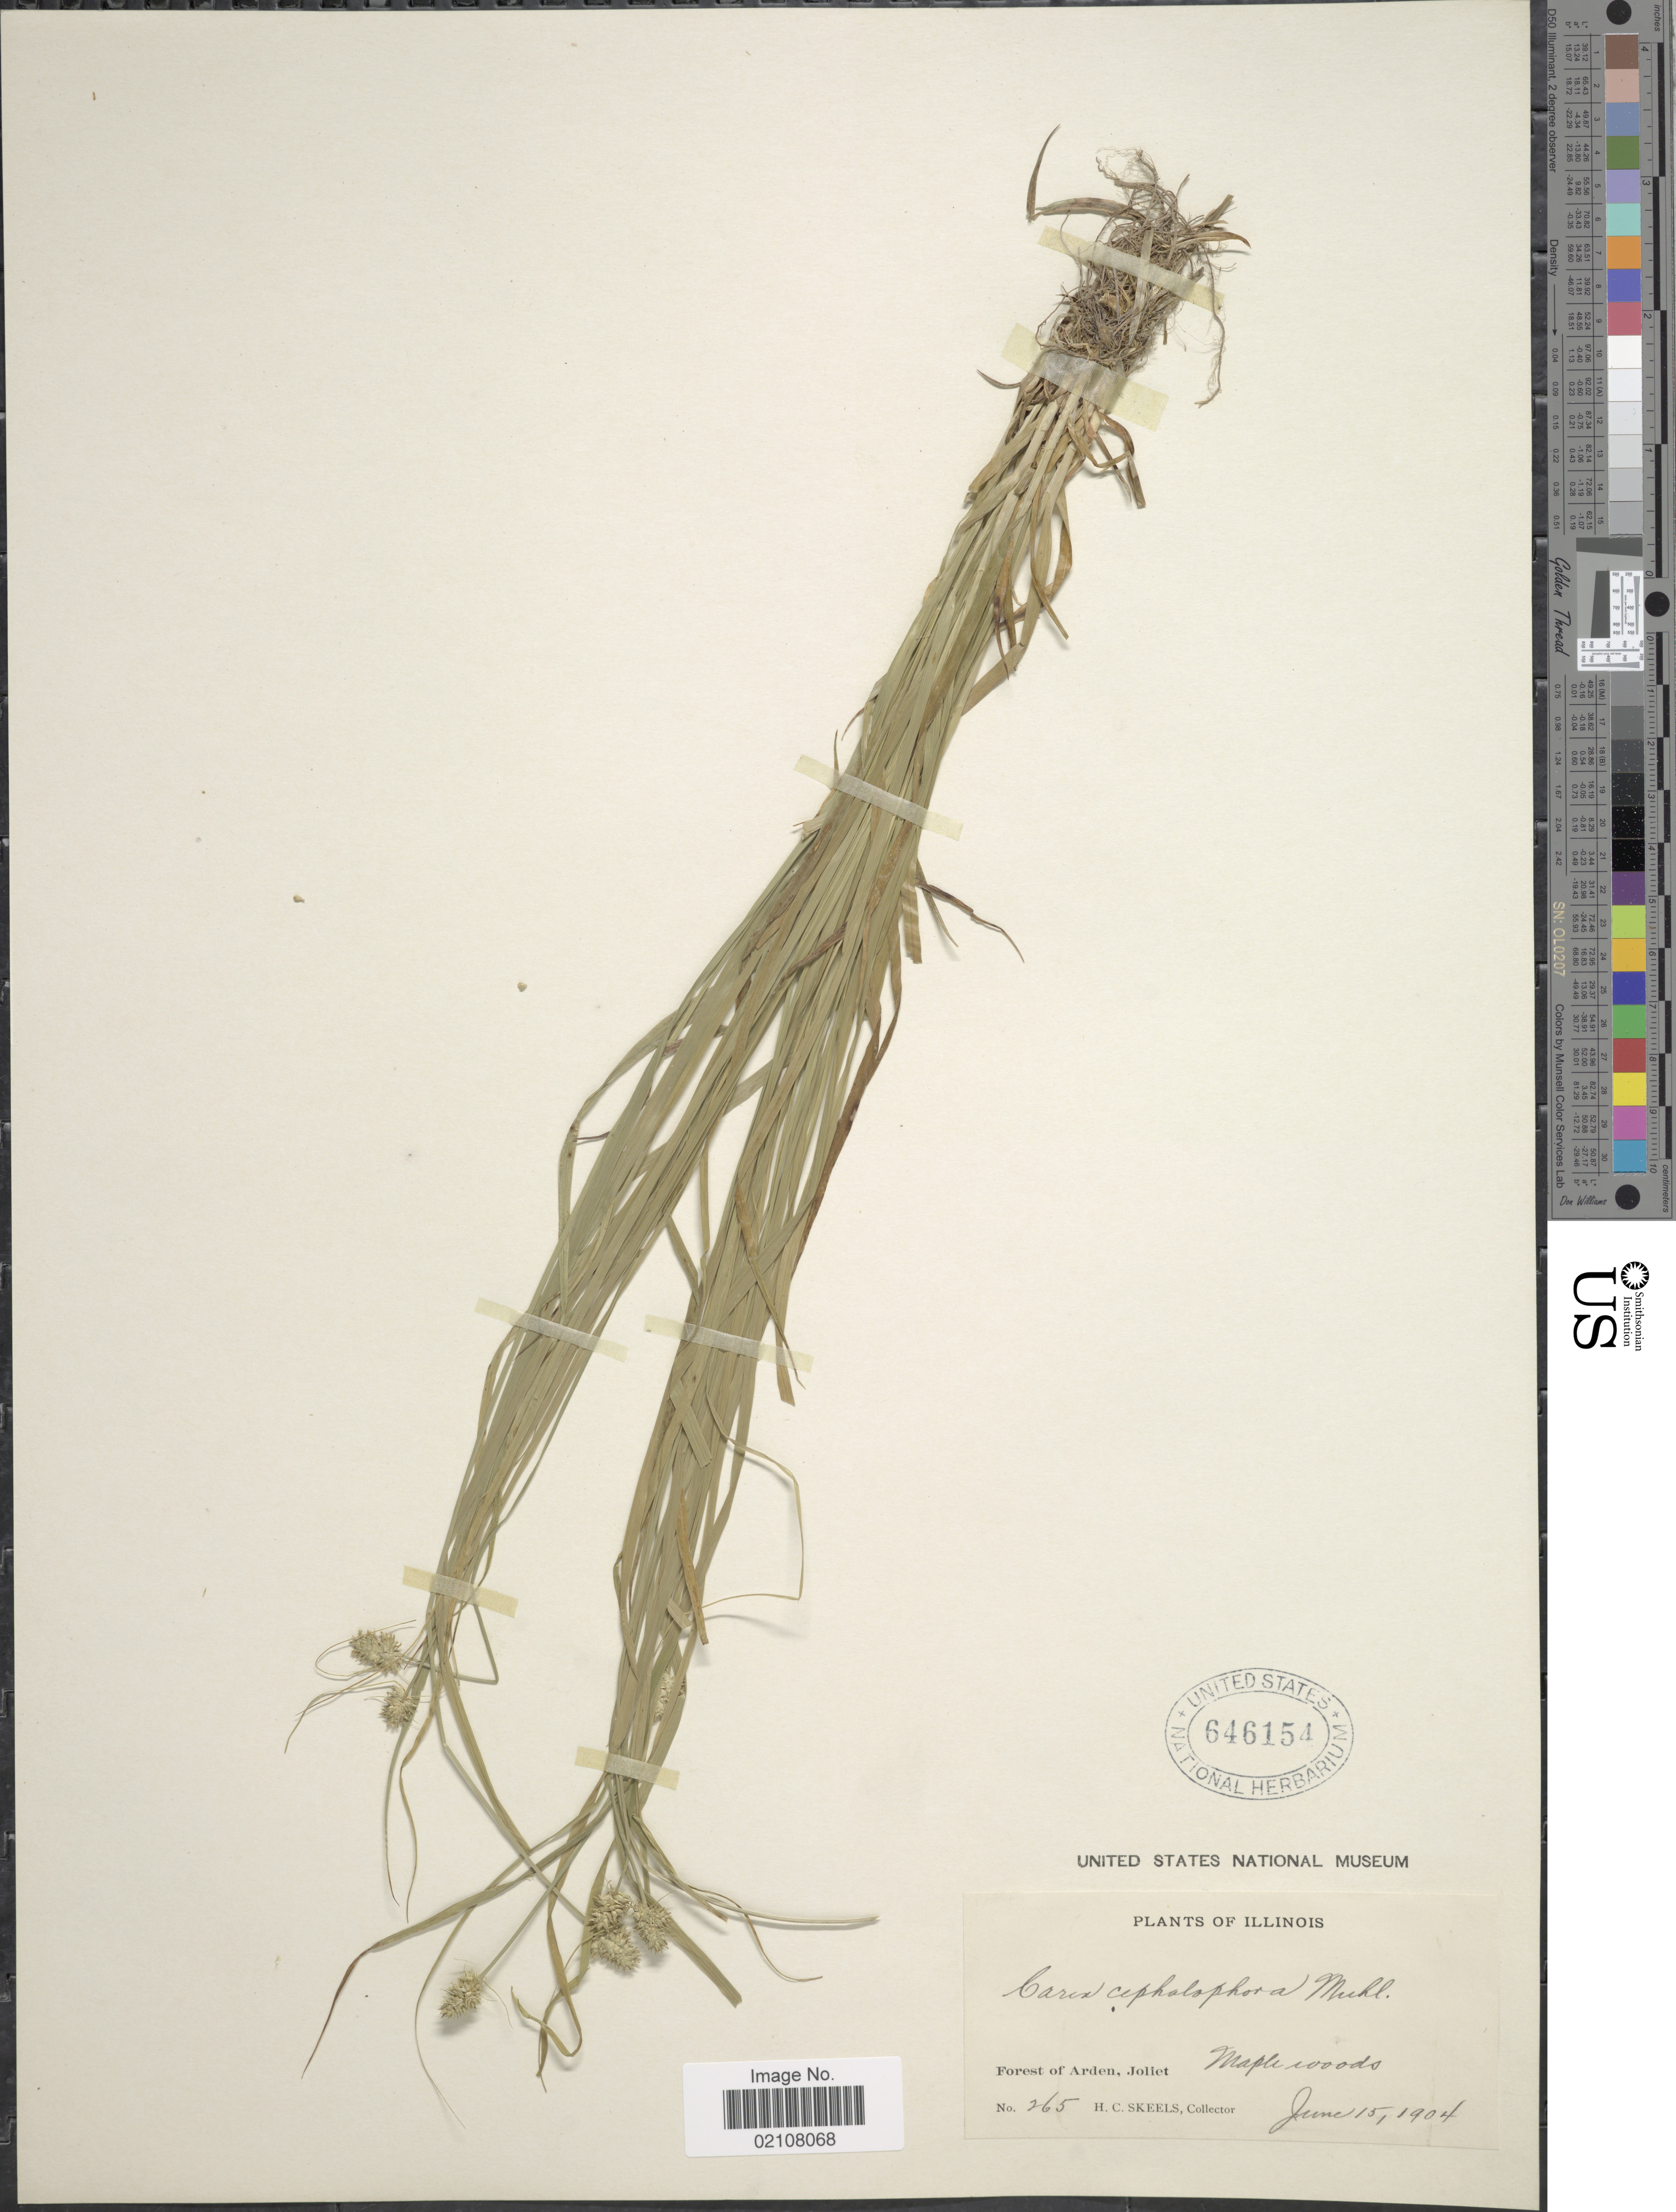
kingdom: Plantae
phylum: Tracheophyta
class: Liliopsida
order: Poales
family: Cyperaceae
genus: Carex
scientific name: Carex cephalophora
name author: Muhl. ex Willd.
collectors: H. Skeels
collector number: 265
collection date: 1904-06-15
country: United States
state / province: Illinois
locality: Forest of Arden, Joliet, Maple woods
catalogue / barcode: US 646154